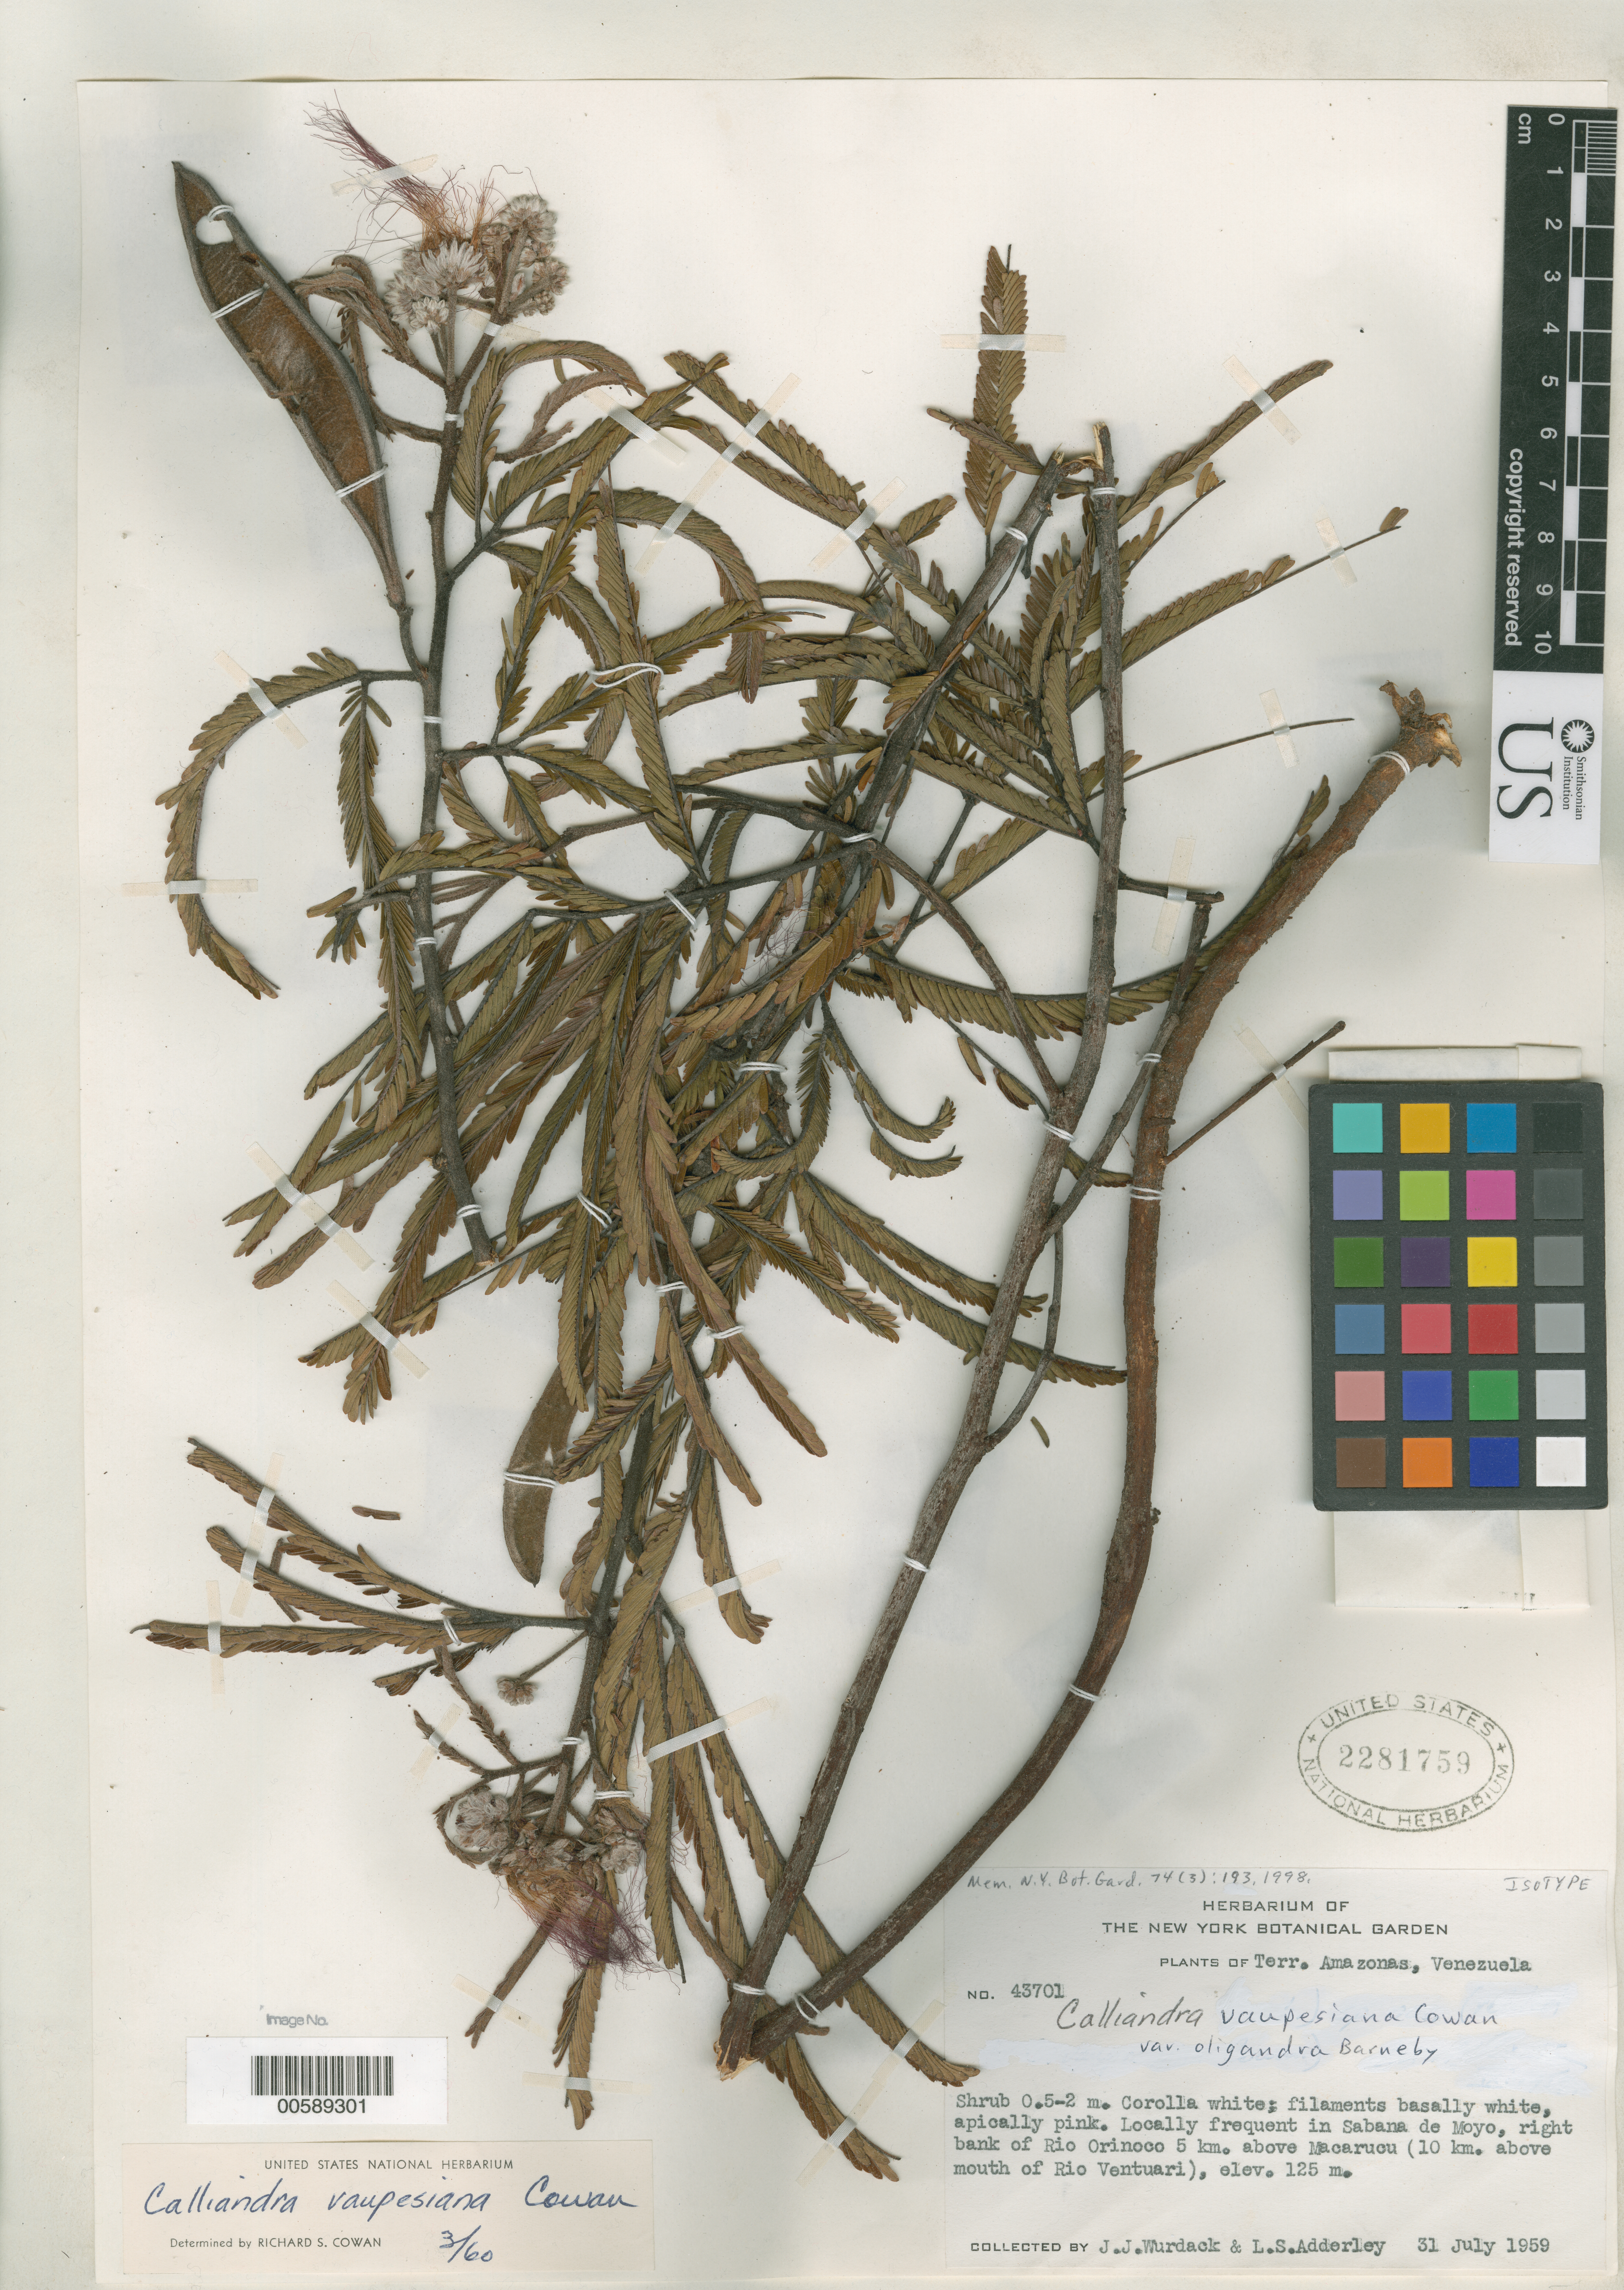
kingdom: Plantae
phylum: Tracheophyta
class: Magnoliopsida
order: Fabales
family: Fabaceae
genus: Calliandra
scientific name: Calliandra vaupesiana var. oligandra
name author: Barneby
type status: Isotype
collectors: J. J. Wurdack & L. S. Adderley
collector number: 43701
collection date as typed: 31 Jul 1959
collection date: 1959-07-31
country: Venezuela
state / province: Amazonas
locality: Sabana de Moyo, right bank of Rio Orinoco, 5 km above Macarucu, 10 km above mouth of Rio Ventuari.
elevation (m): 125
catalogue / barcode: US 2281759